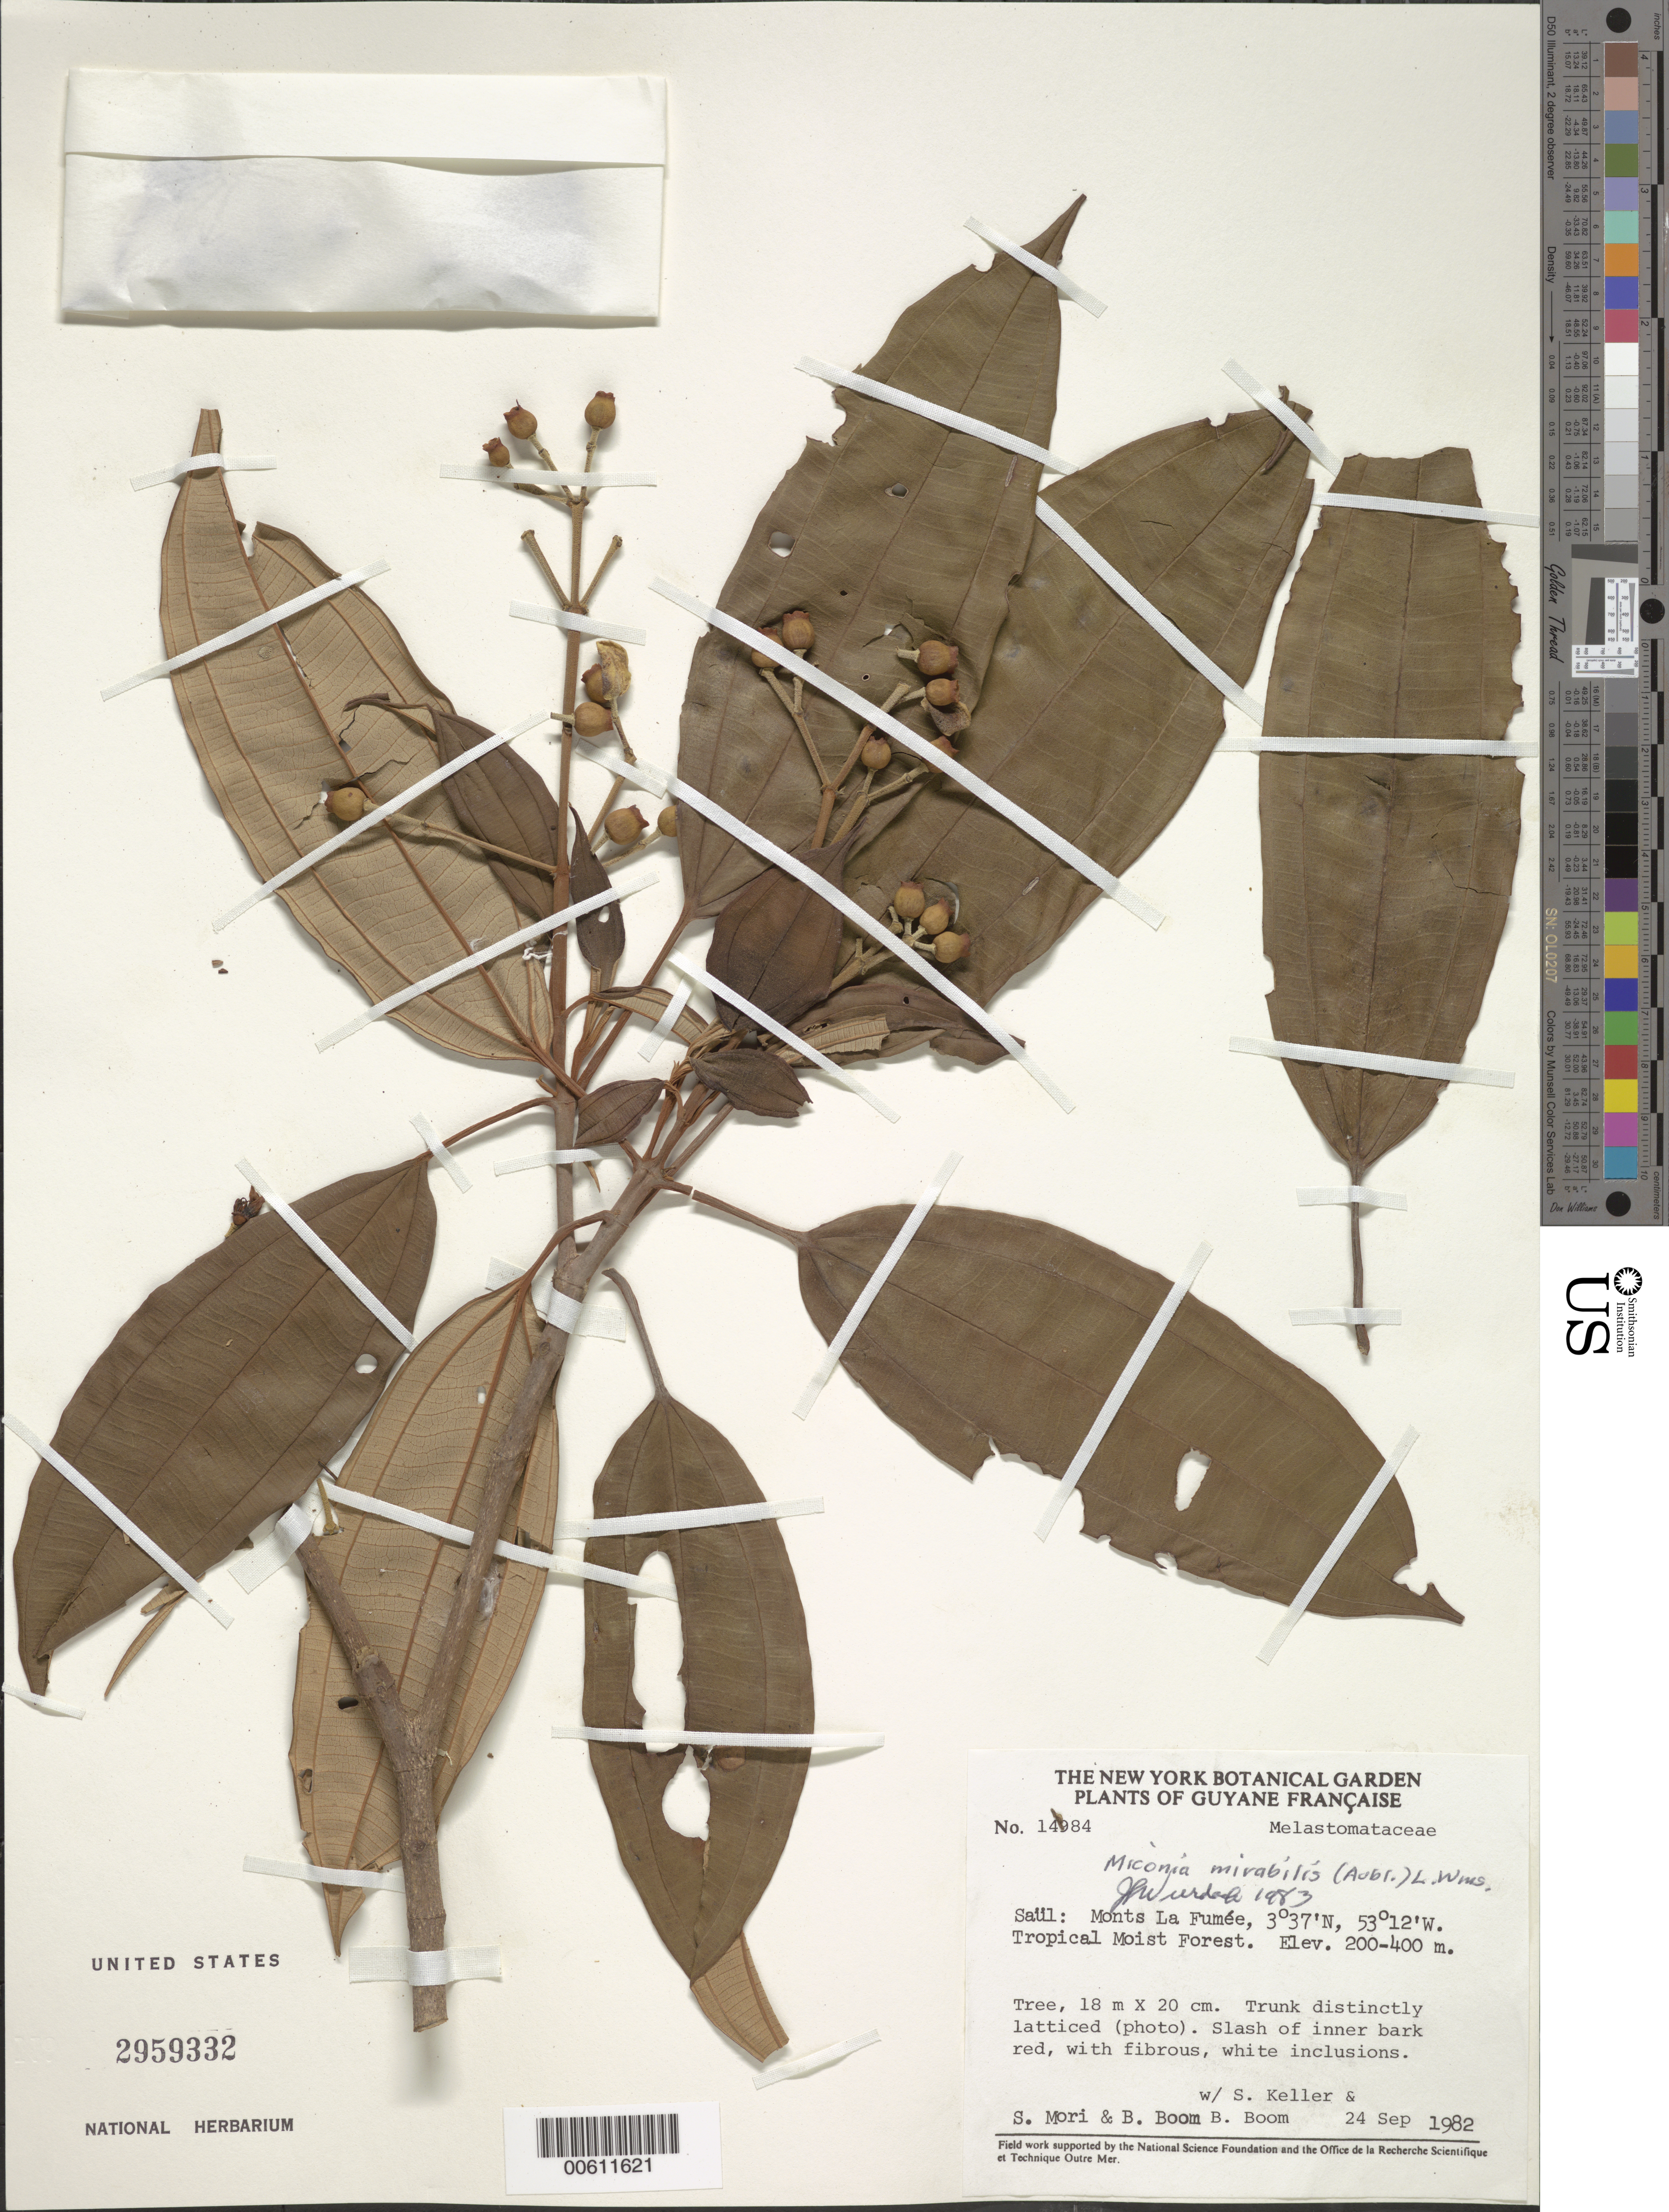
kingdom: Plantae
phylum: Tracheophyta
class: Magnoliopsida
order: Myrtales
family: Melastomataceae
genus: Miconia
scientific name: Miconia mirabilis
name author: (Aubl.) L.O. Williams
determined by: Wurdack, John J., (US), US (UNITED STATES)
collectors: S. Mori & B. M. Boom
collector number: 14984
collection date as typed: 24-Sep-82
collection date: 1982-09-24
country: French Guiana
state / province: Saint-Laurent-du-Maroni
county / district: Saül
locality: Saül, Monts La Fumée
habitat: Tropical moist forest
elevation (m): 200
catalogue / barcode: US 2959332